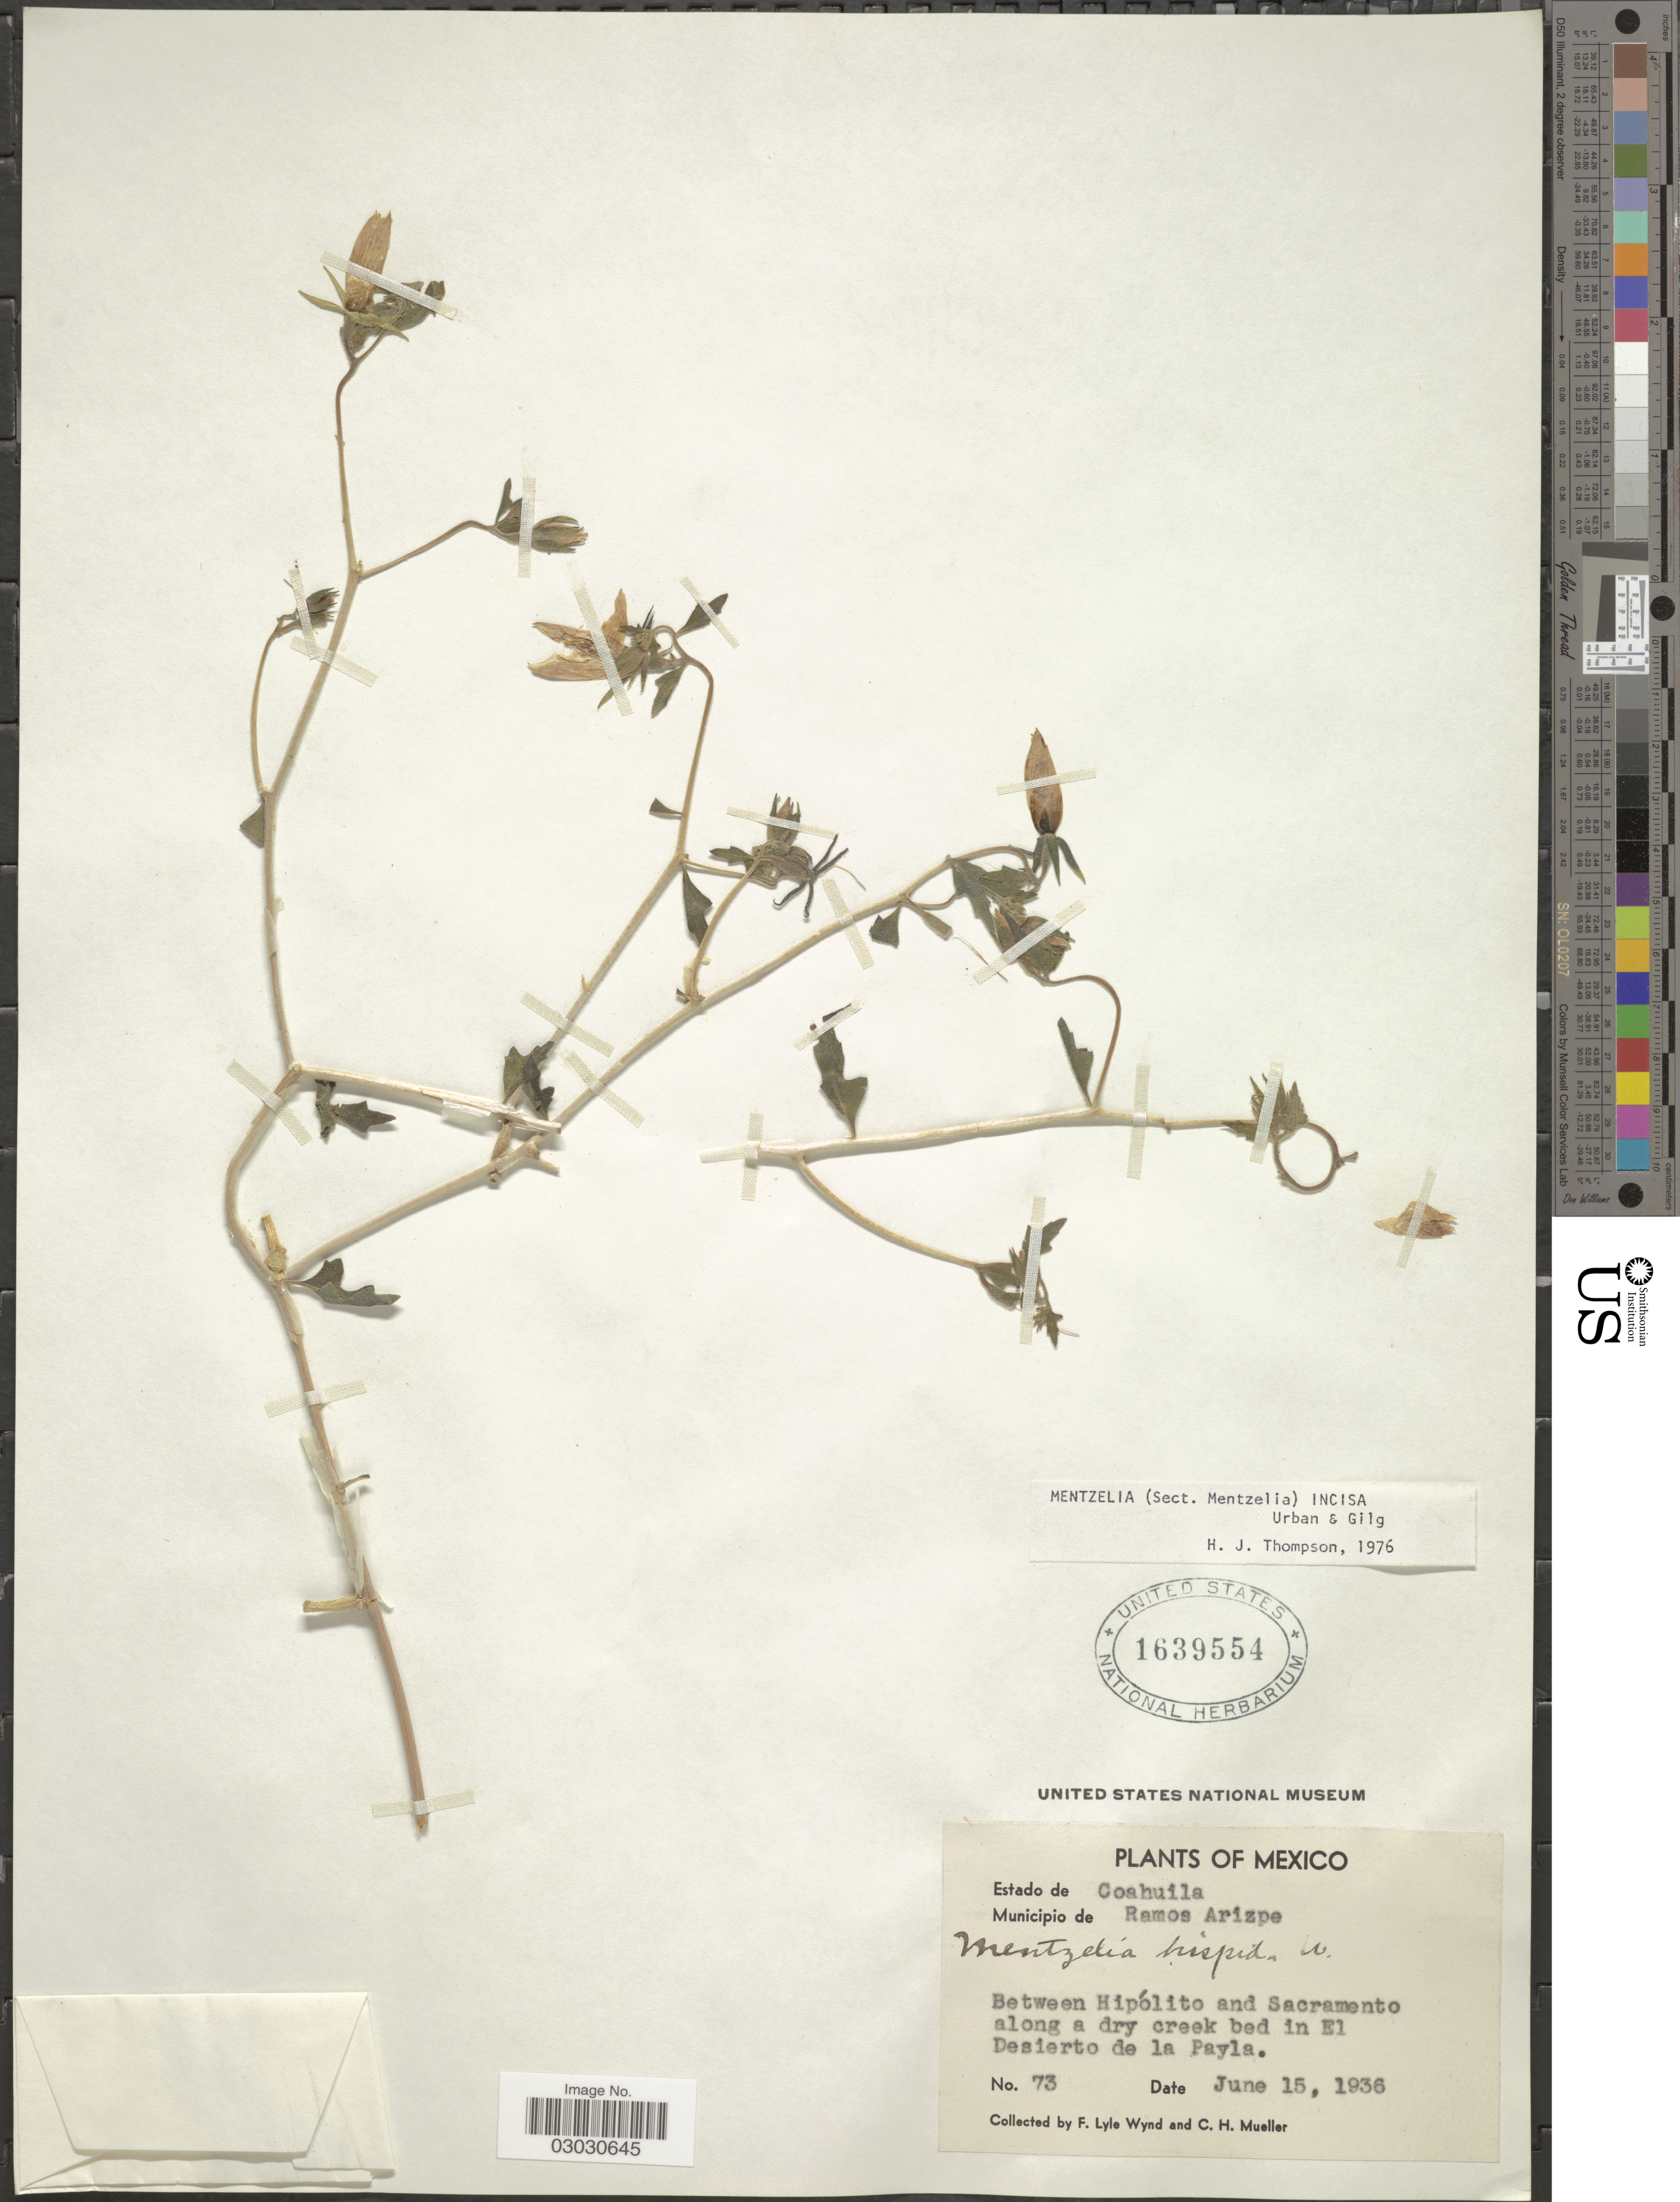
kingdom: Plantae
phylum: Tracheophyta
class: Magnoliopsida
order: Cornales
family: Loasaceae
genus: Mentzelia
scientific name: Mentzelia incisa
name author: Urb. & Gilg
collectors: F. L. Wynd & C. H. Mueller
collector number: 73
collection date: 1936-06-15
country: Mexico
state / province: Coahuila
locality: Estado de Coahuila. Municipio de Ramos Arizpe. Between Hipólito and Sacramento along a dry creek bed in El Desierto de la Payla.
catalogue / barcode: US 1639554